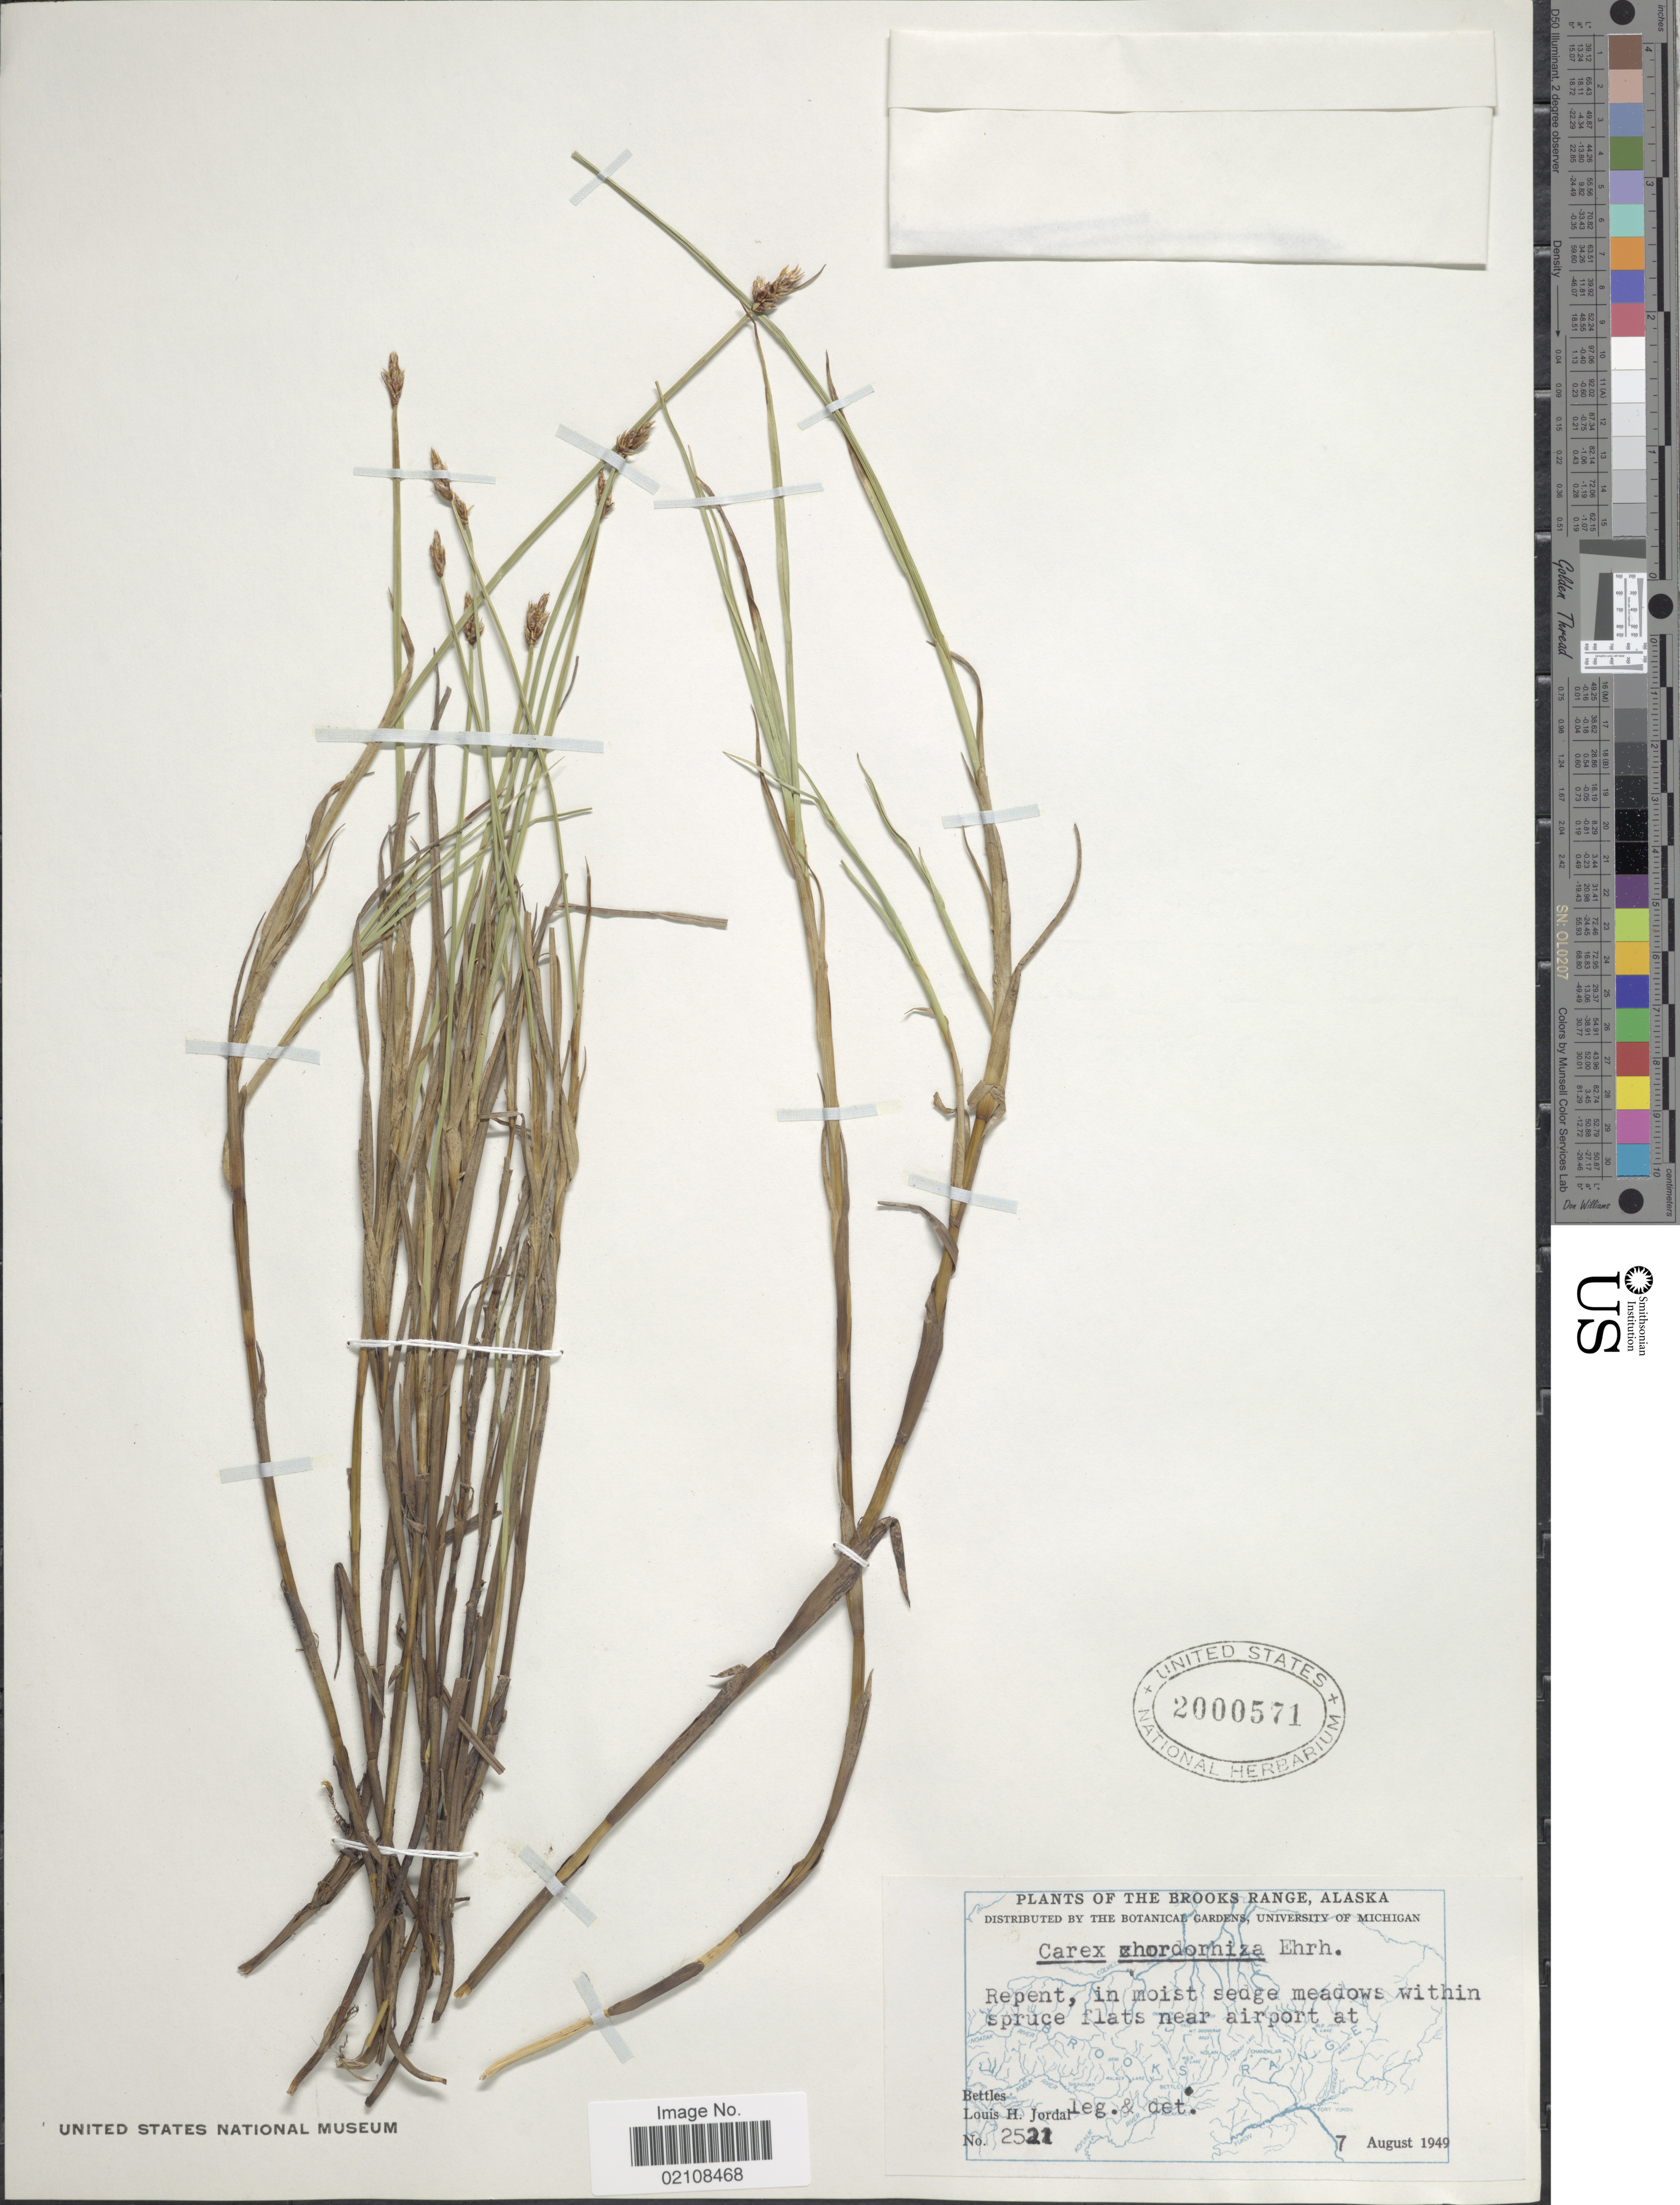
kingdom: Plantae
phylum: Tracheophyta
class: Liliopsida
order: Poales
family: Cyperaceae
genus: Carex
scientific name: Carex chordorrhiza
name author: L. f.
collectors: L. Jordal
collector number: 2521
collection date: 1949-08-07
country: United States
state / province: Alaska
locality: Brooks Range. Repent, in moist sedge meadows within spruce flats near airport at Bettles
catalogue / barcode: US 2000571